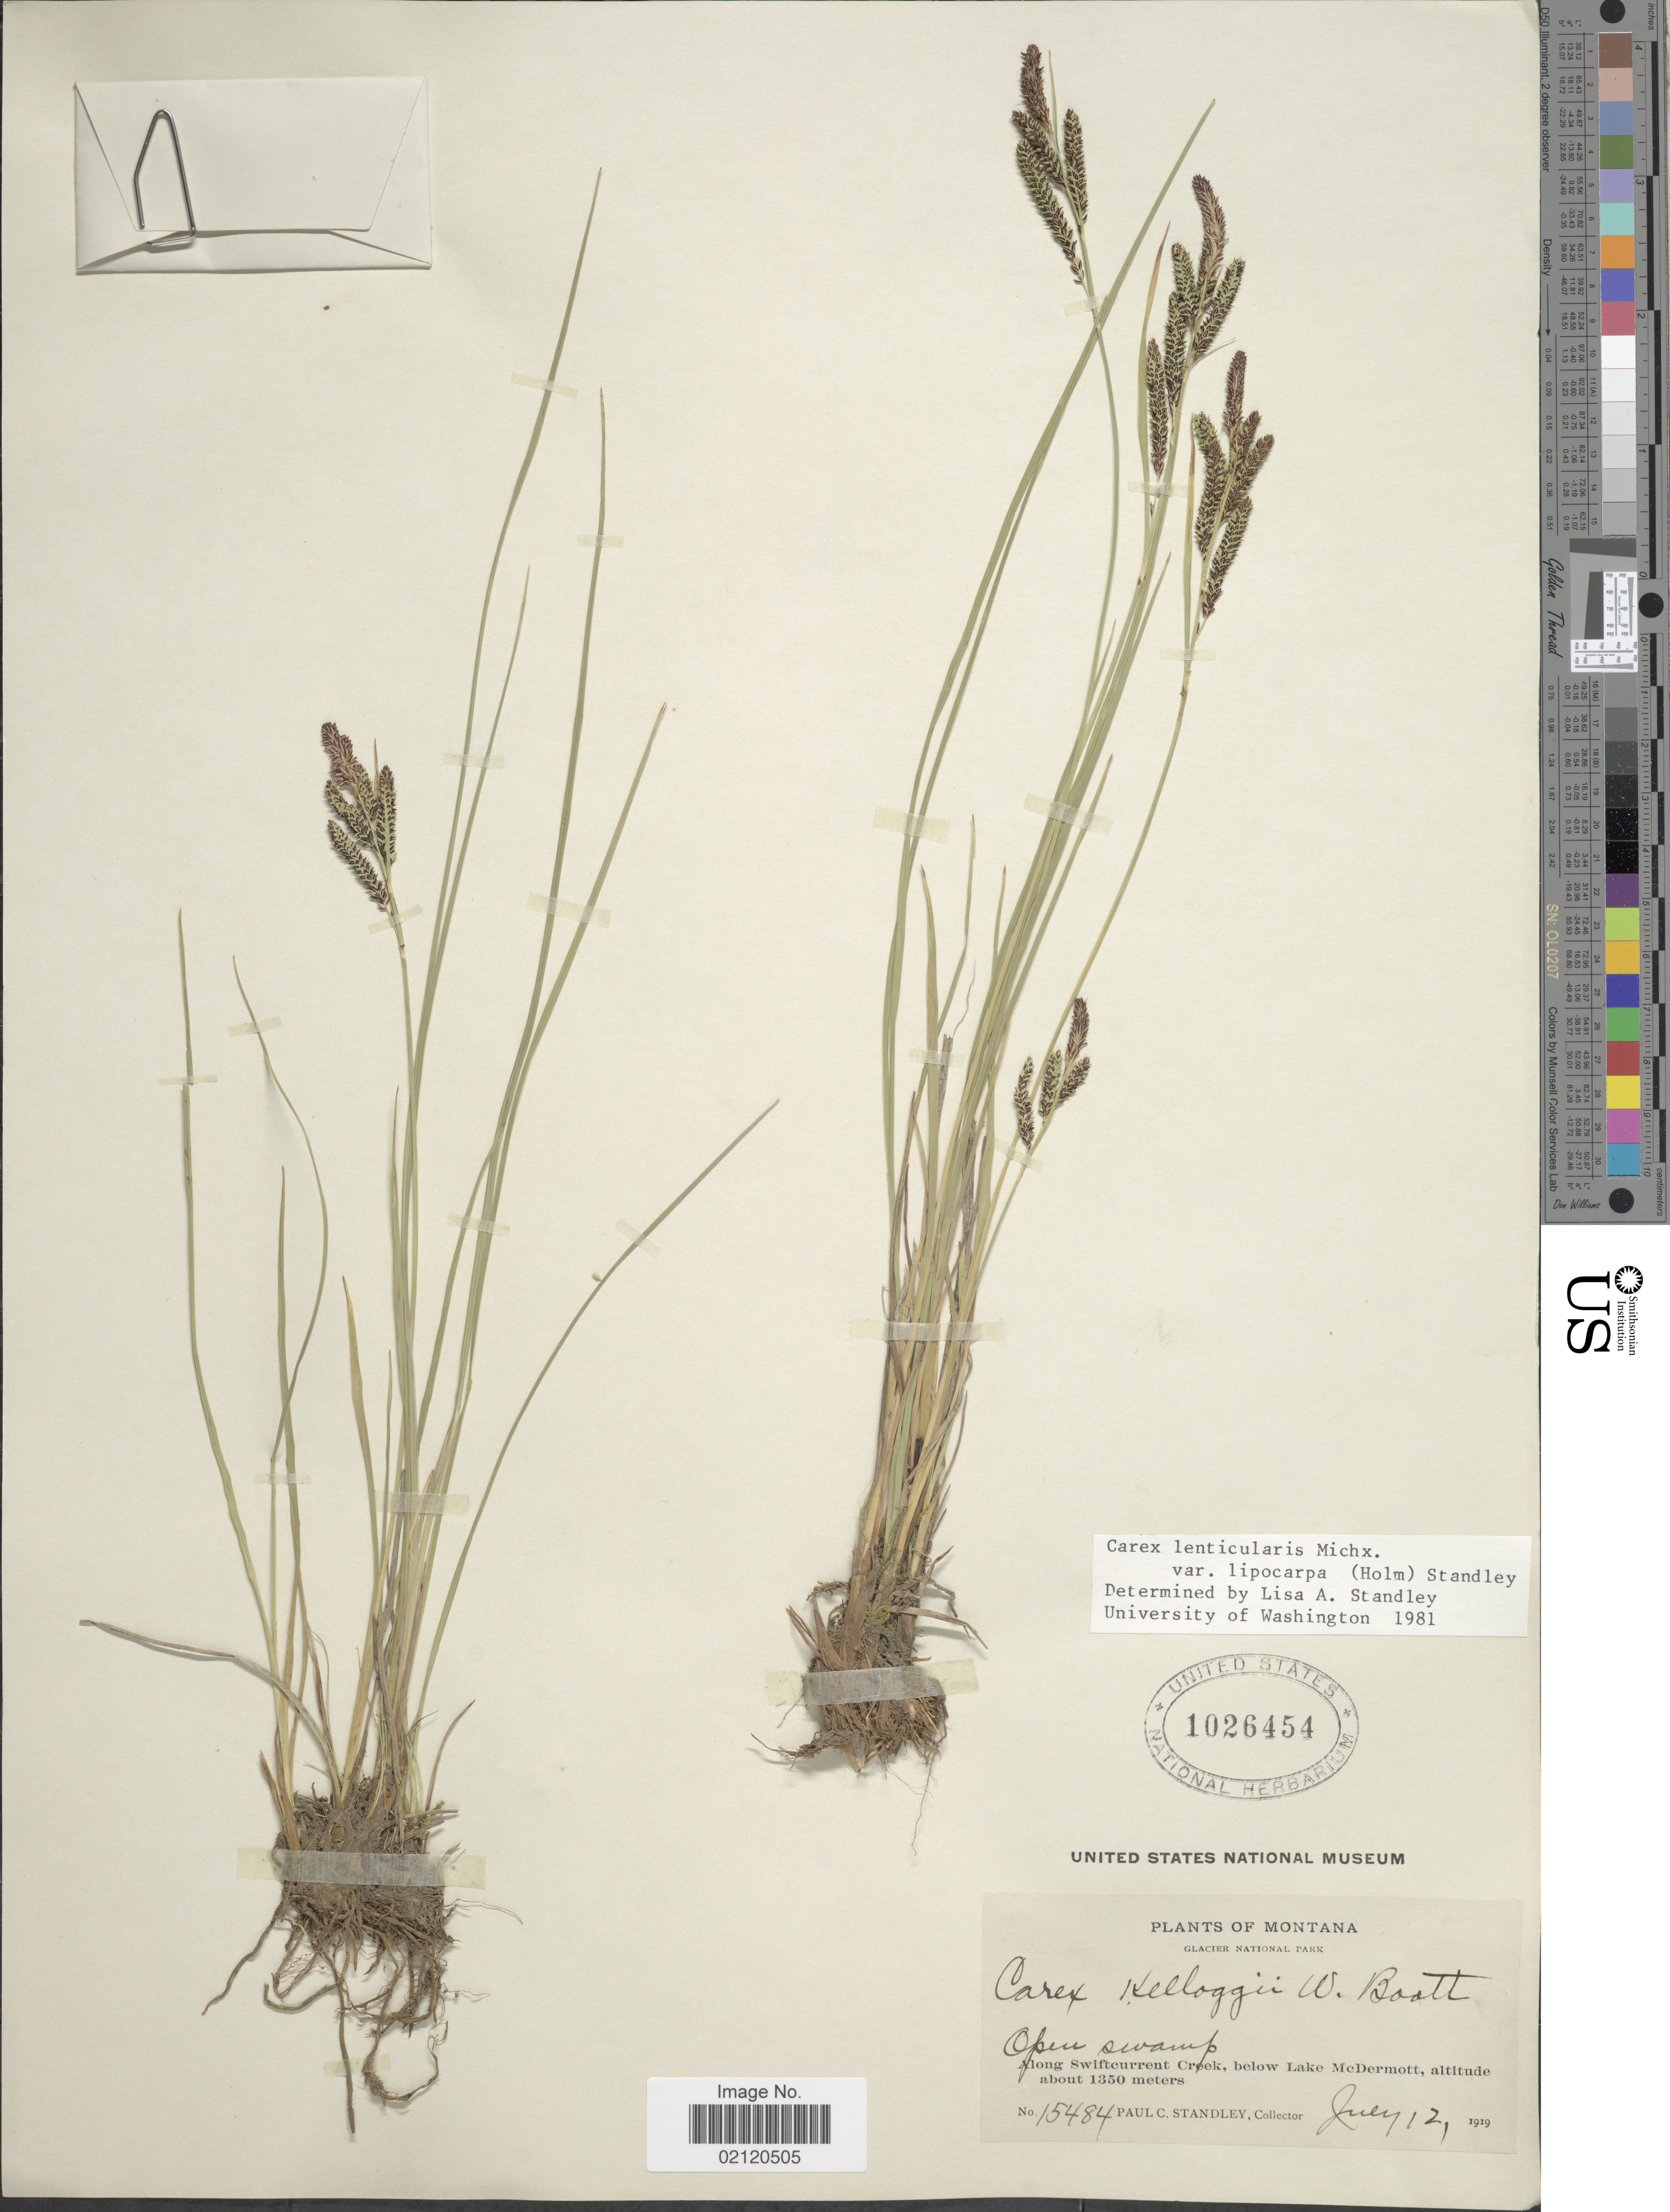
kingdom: Plantae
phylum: Tracheophyta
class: Liliopsida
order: Poales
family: Cyperaceae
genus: Carex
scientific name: Carex kelloggii var. kelloggii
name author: W. Boott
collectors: P. C. Standley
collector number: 15484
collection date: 1919-07-12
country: United States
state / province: Montana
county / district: Glacier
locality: Glacier National Park, along Swiftcurrent Creek, below Lake McDermott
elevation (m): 1350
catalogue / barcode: US 1026454